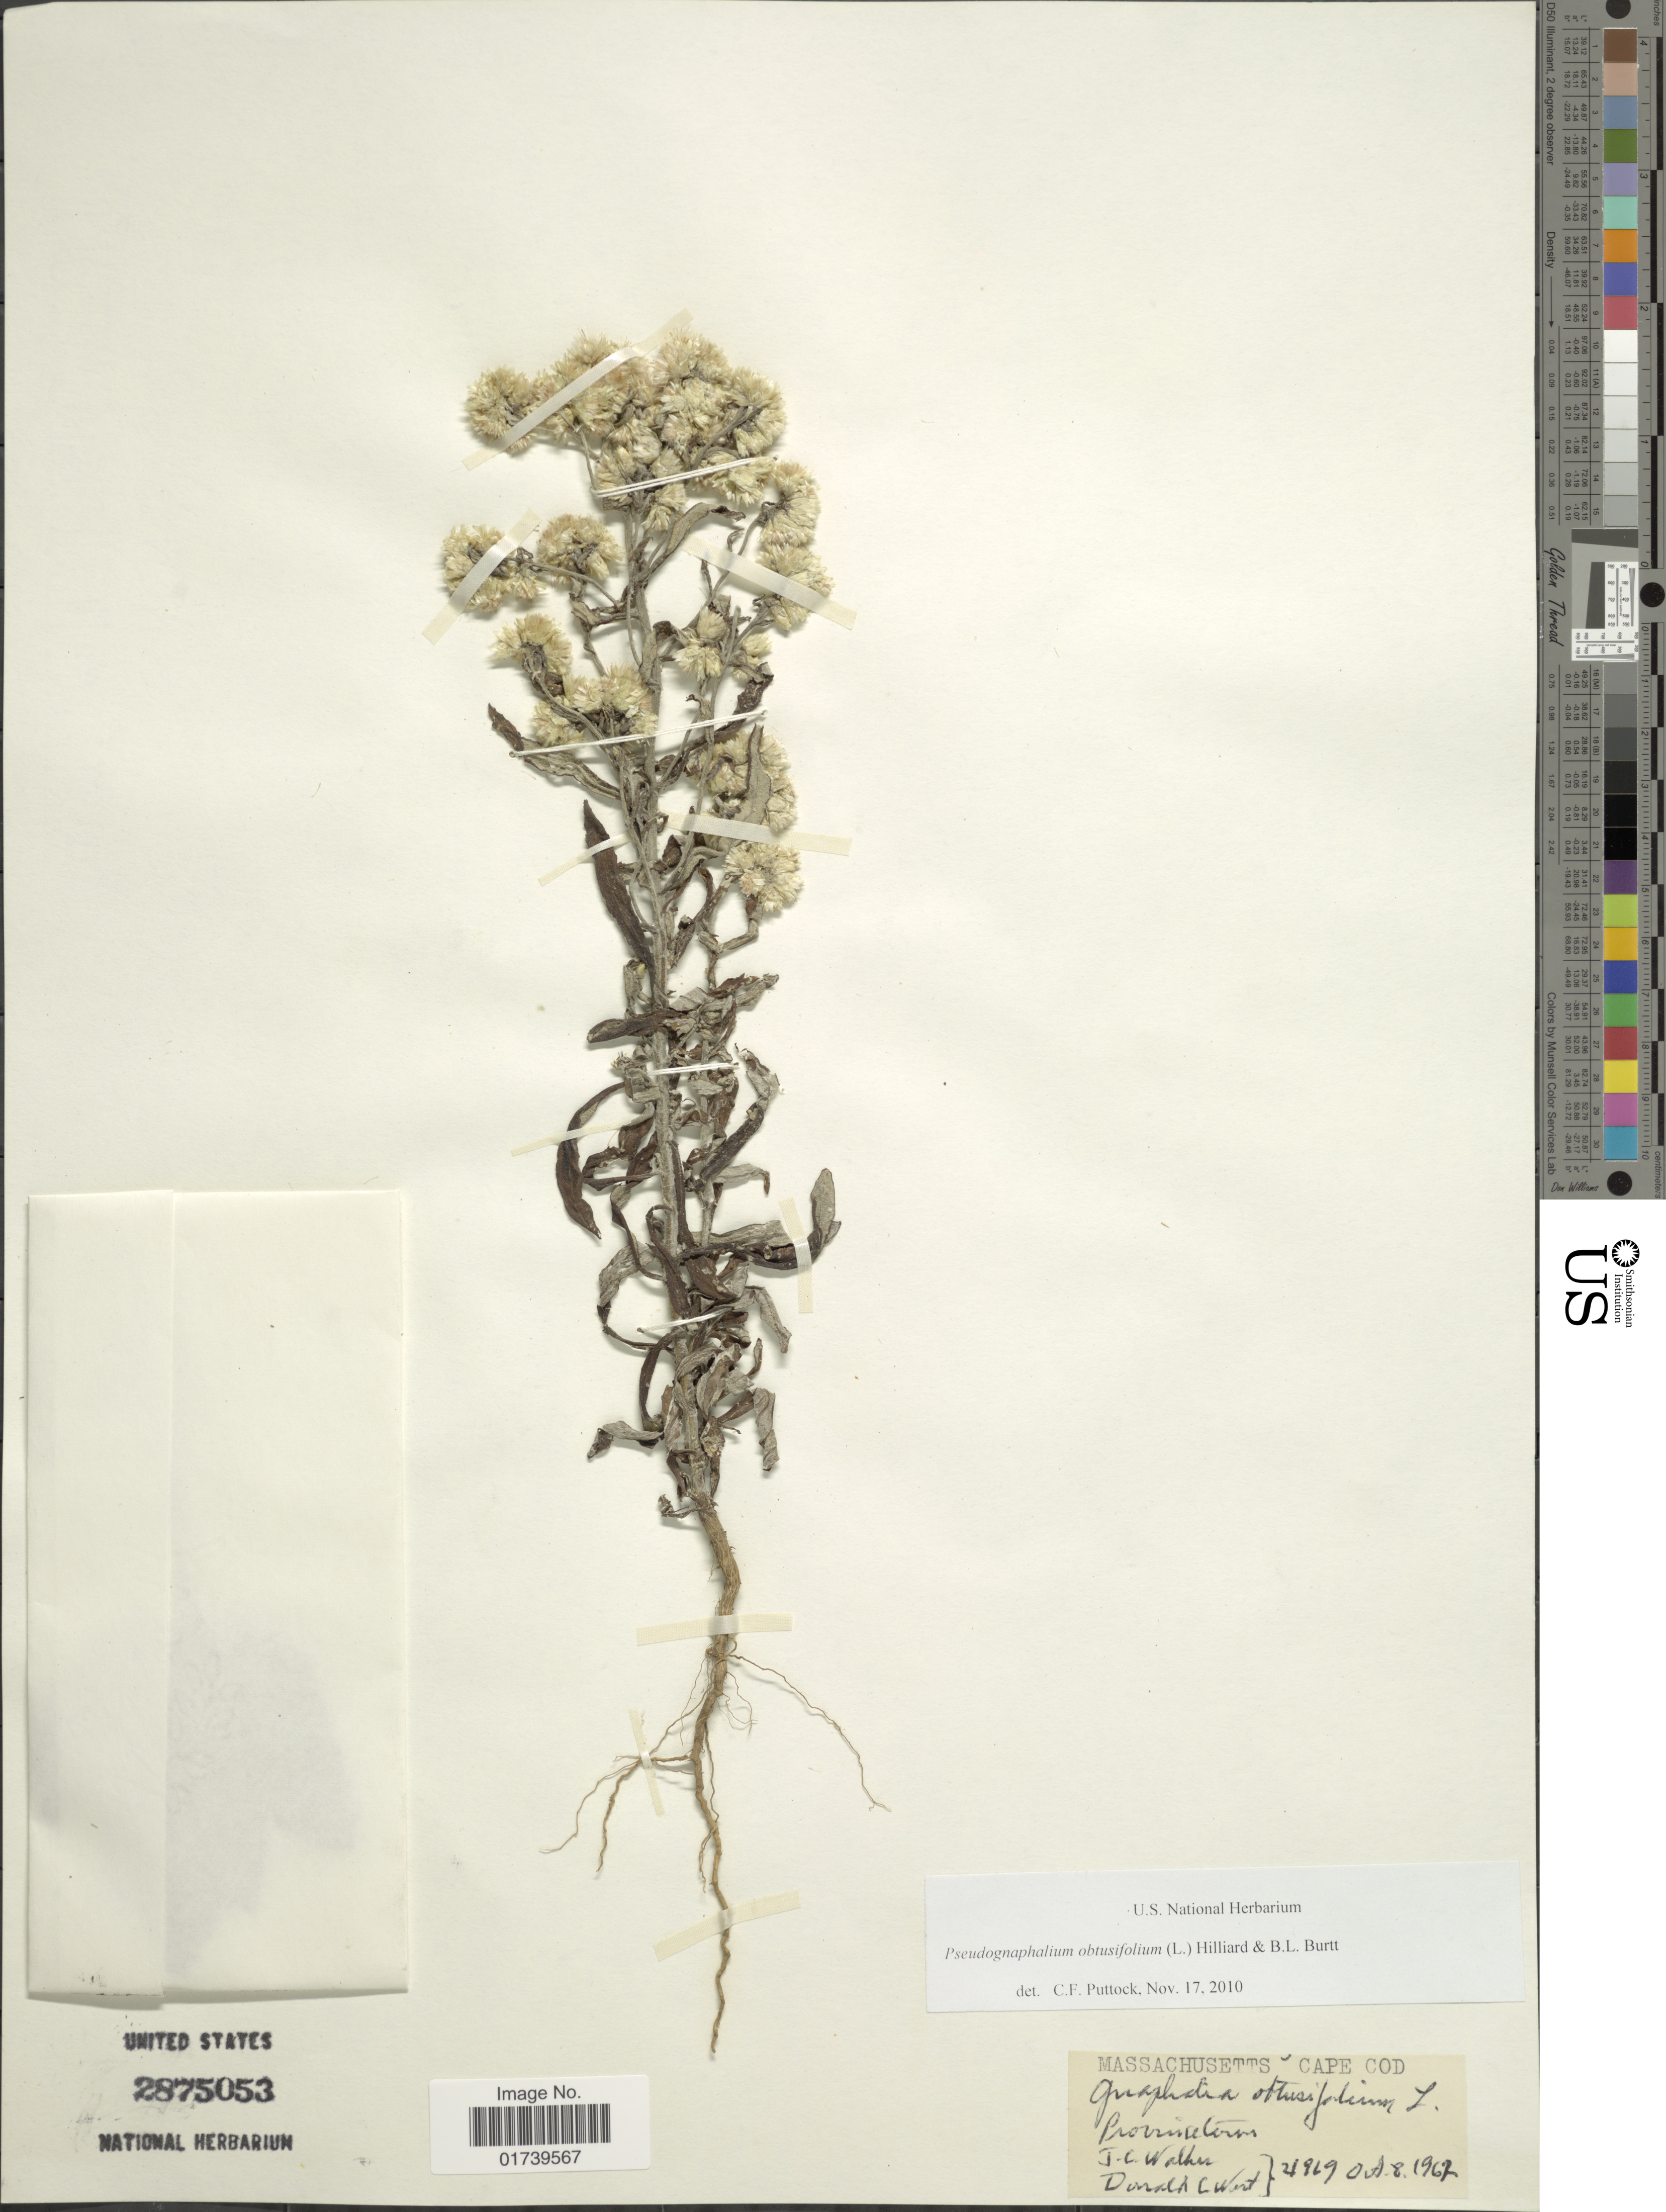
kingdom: Plantae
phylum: Tracheophyta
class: Magnoliopsida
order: Asterales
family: Asteraceae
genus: Pseudognaphalium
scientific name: Pseudognaphalium obtusifolium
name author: (L.) Hilliard & B.L. Burtt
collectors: J. Walker & D. West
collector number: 21919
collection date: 1962-10-08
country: United States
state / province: Massachusetts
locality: Cape Cod, Provincetown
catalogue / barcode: US 2875053